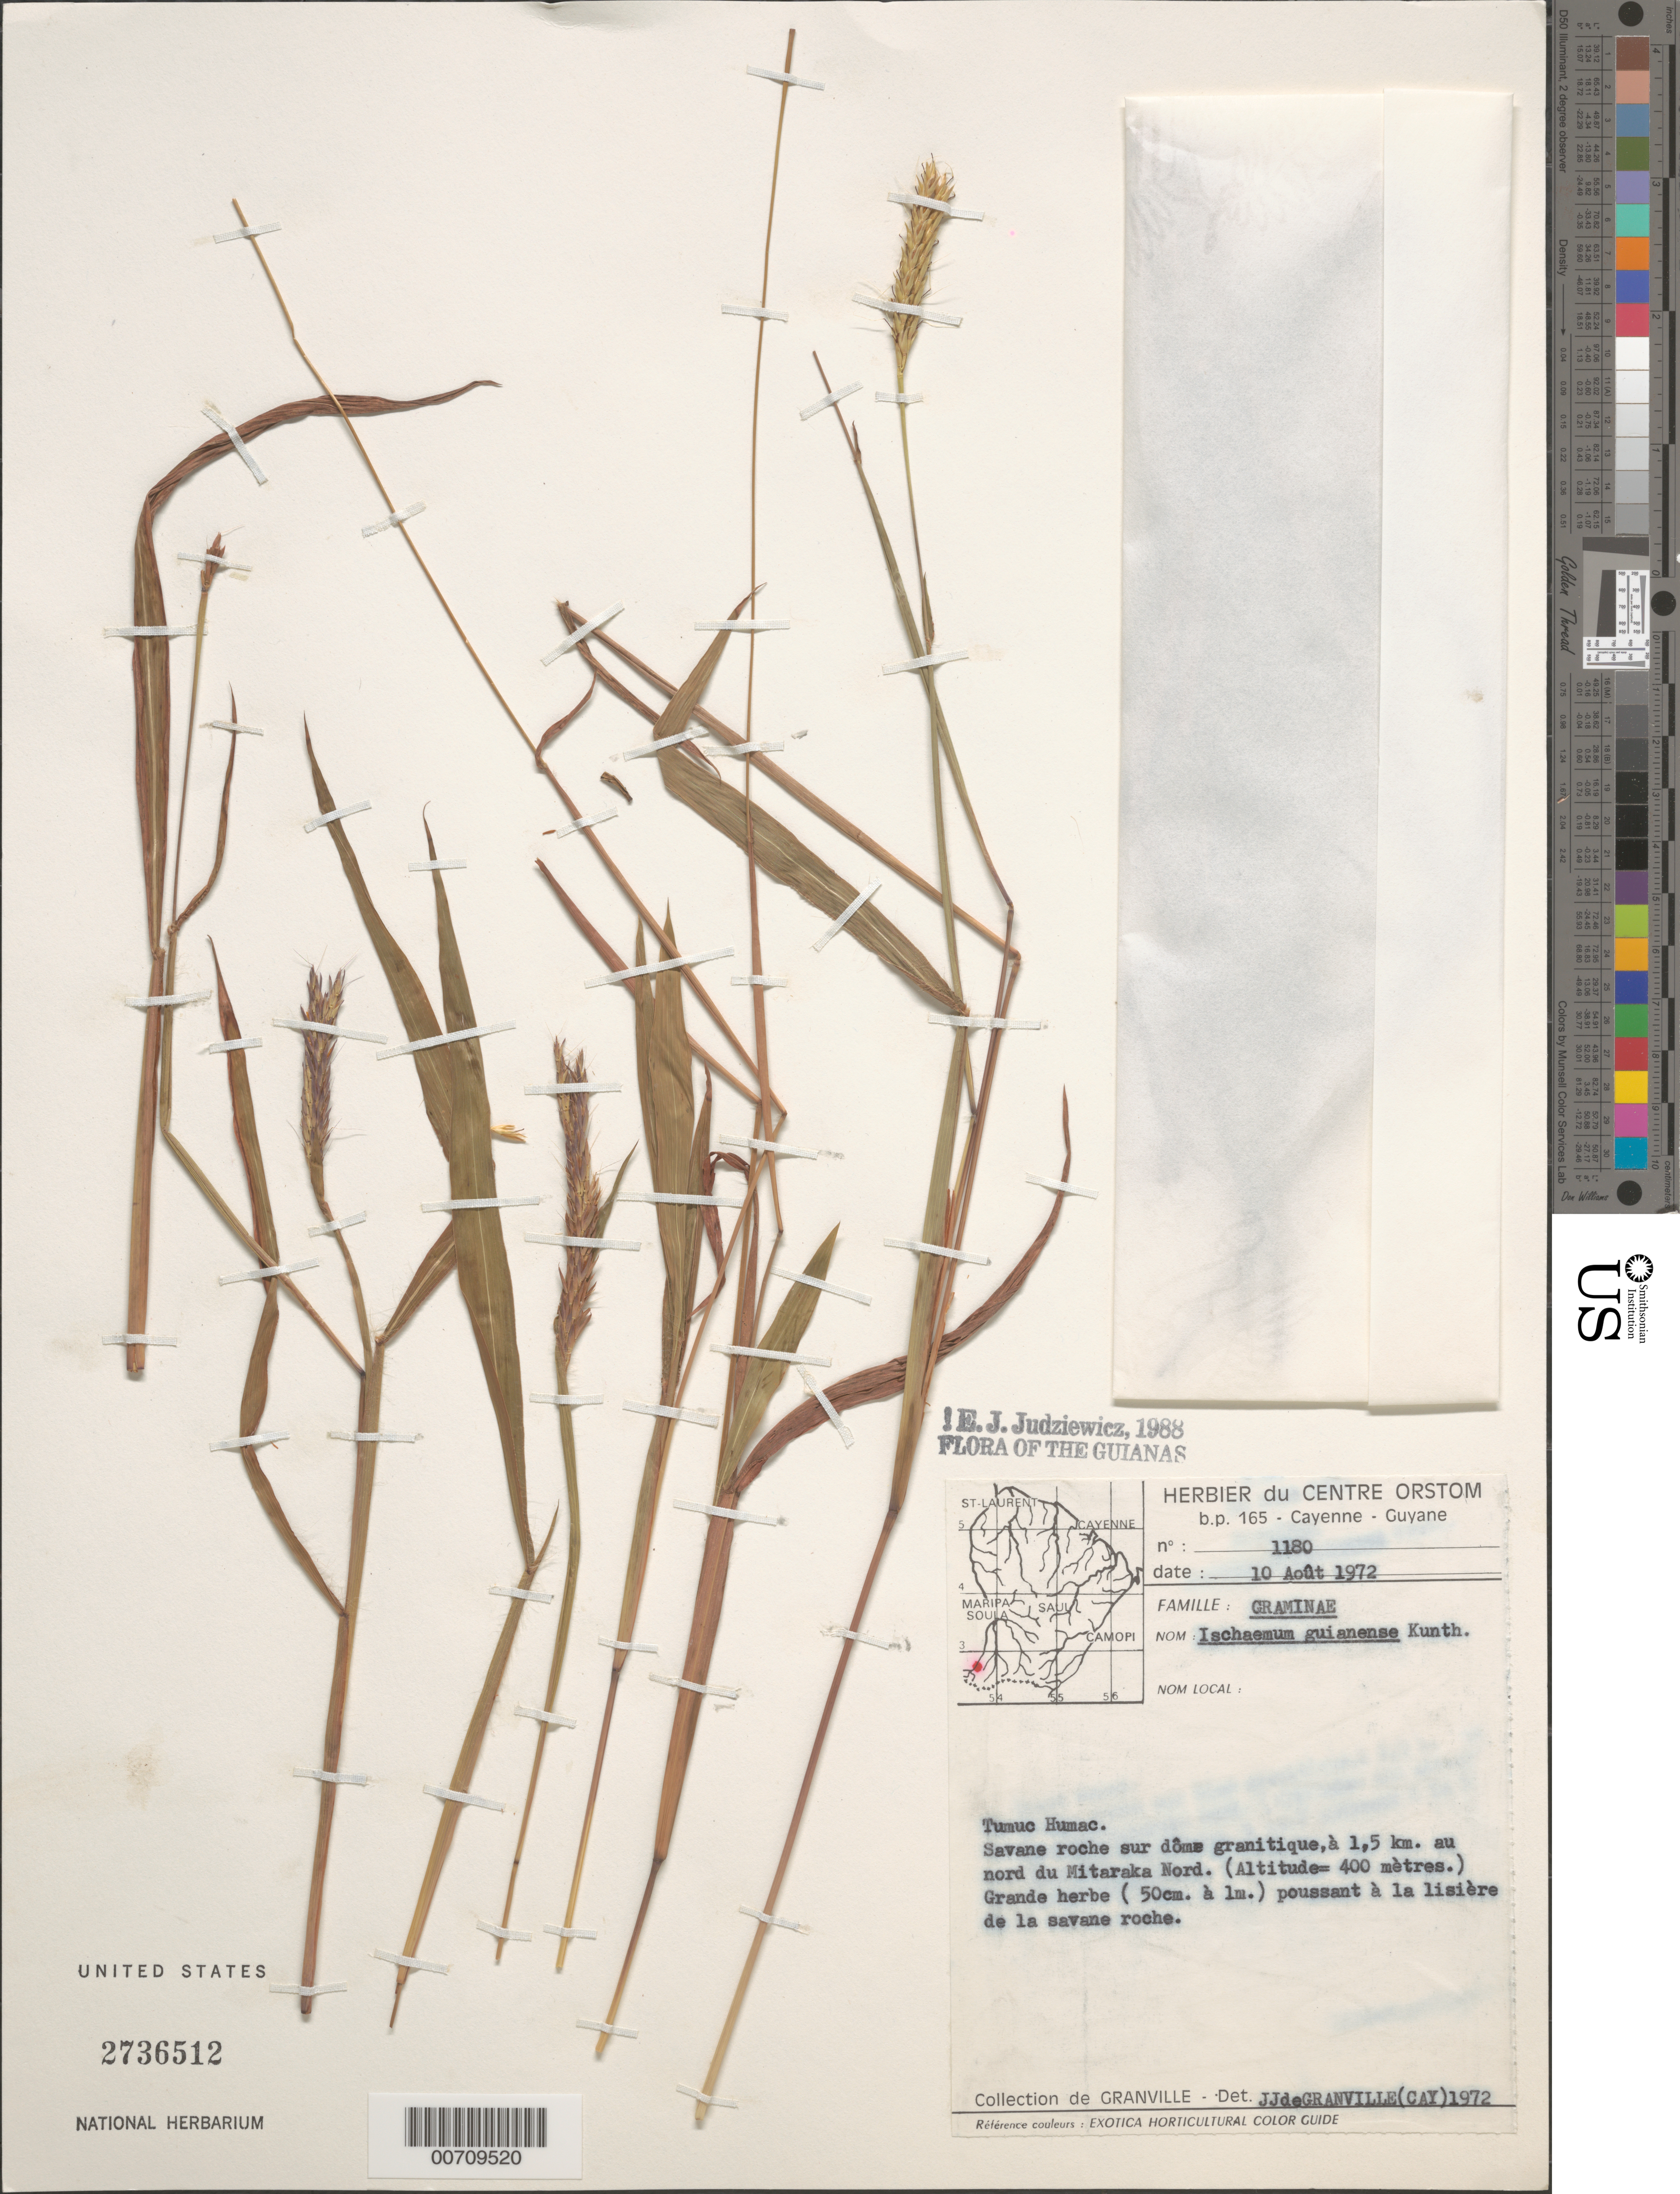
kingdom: Plantae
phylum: Tracheophyta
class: Liliopsida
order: Poales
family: Poaceae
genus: Ischaemum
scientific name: Ischaemum guianense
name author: Kunth ex Hack.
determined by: Granville, J. J. de, (CAY), Institut de Recherche pour le Developpement (IRD) (FRENCH GUIANA)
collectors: J.-J. de Granville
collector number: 1180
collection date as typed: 10-Aug-72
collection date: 1972-08-10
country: French Guiana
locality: Tumuc-Humac, Frontiere Brazil, 1.5 km nord du Mitaraka Nord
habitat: Savane roche sur dome granitique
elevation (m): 400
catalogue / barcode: US 2736512